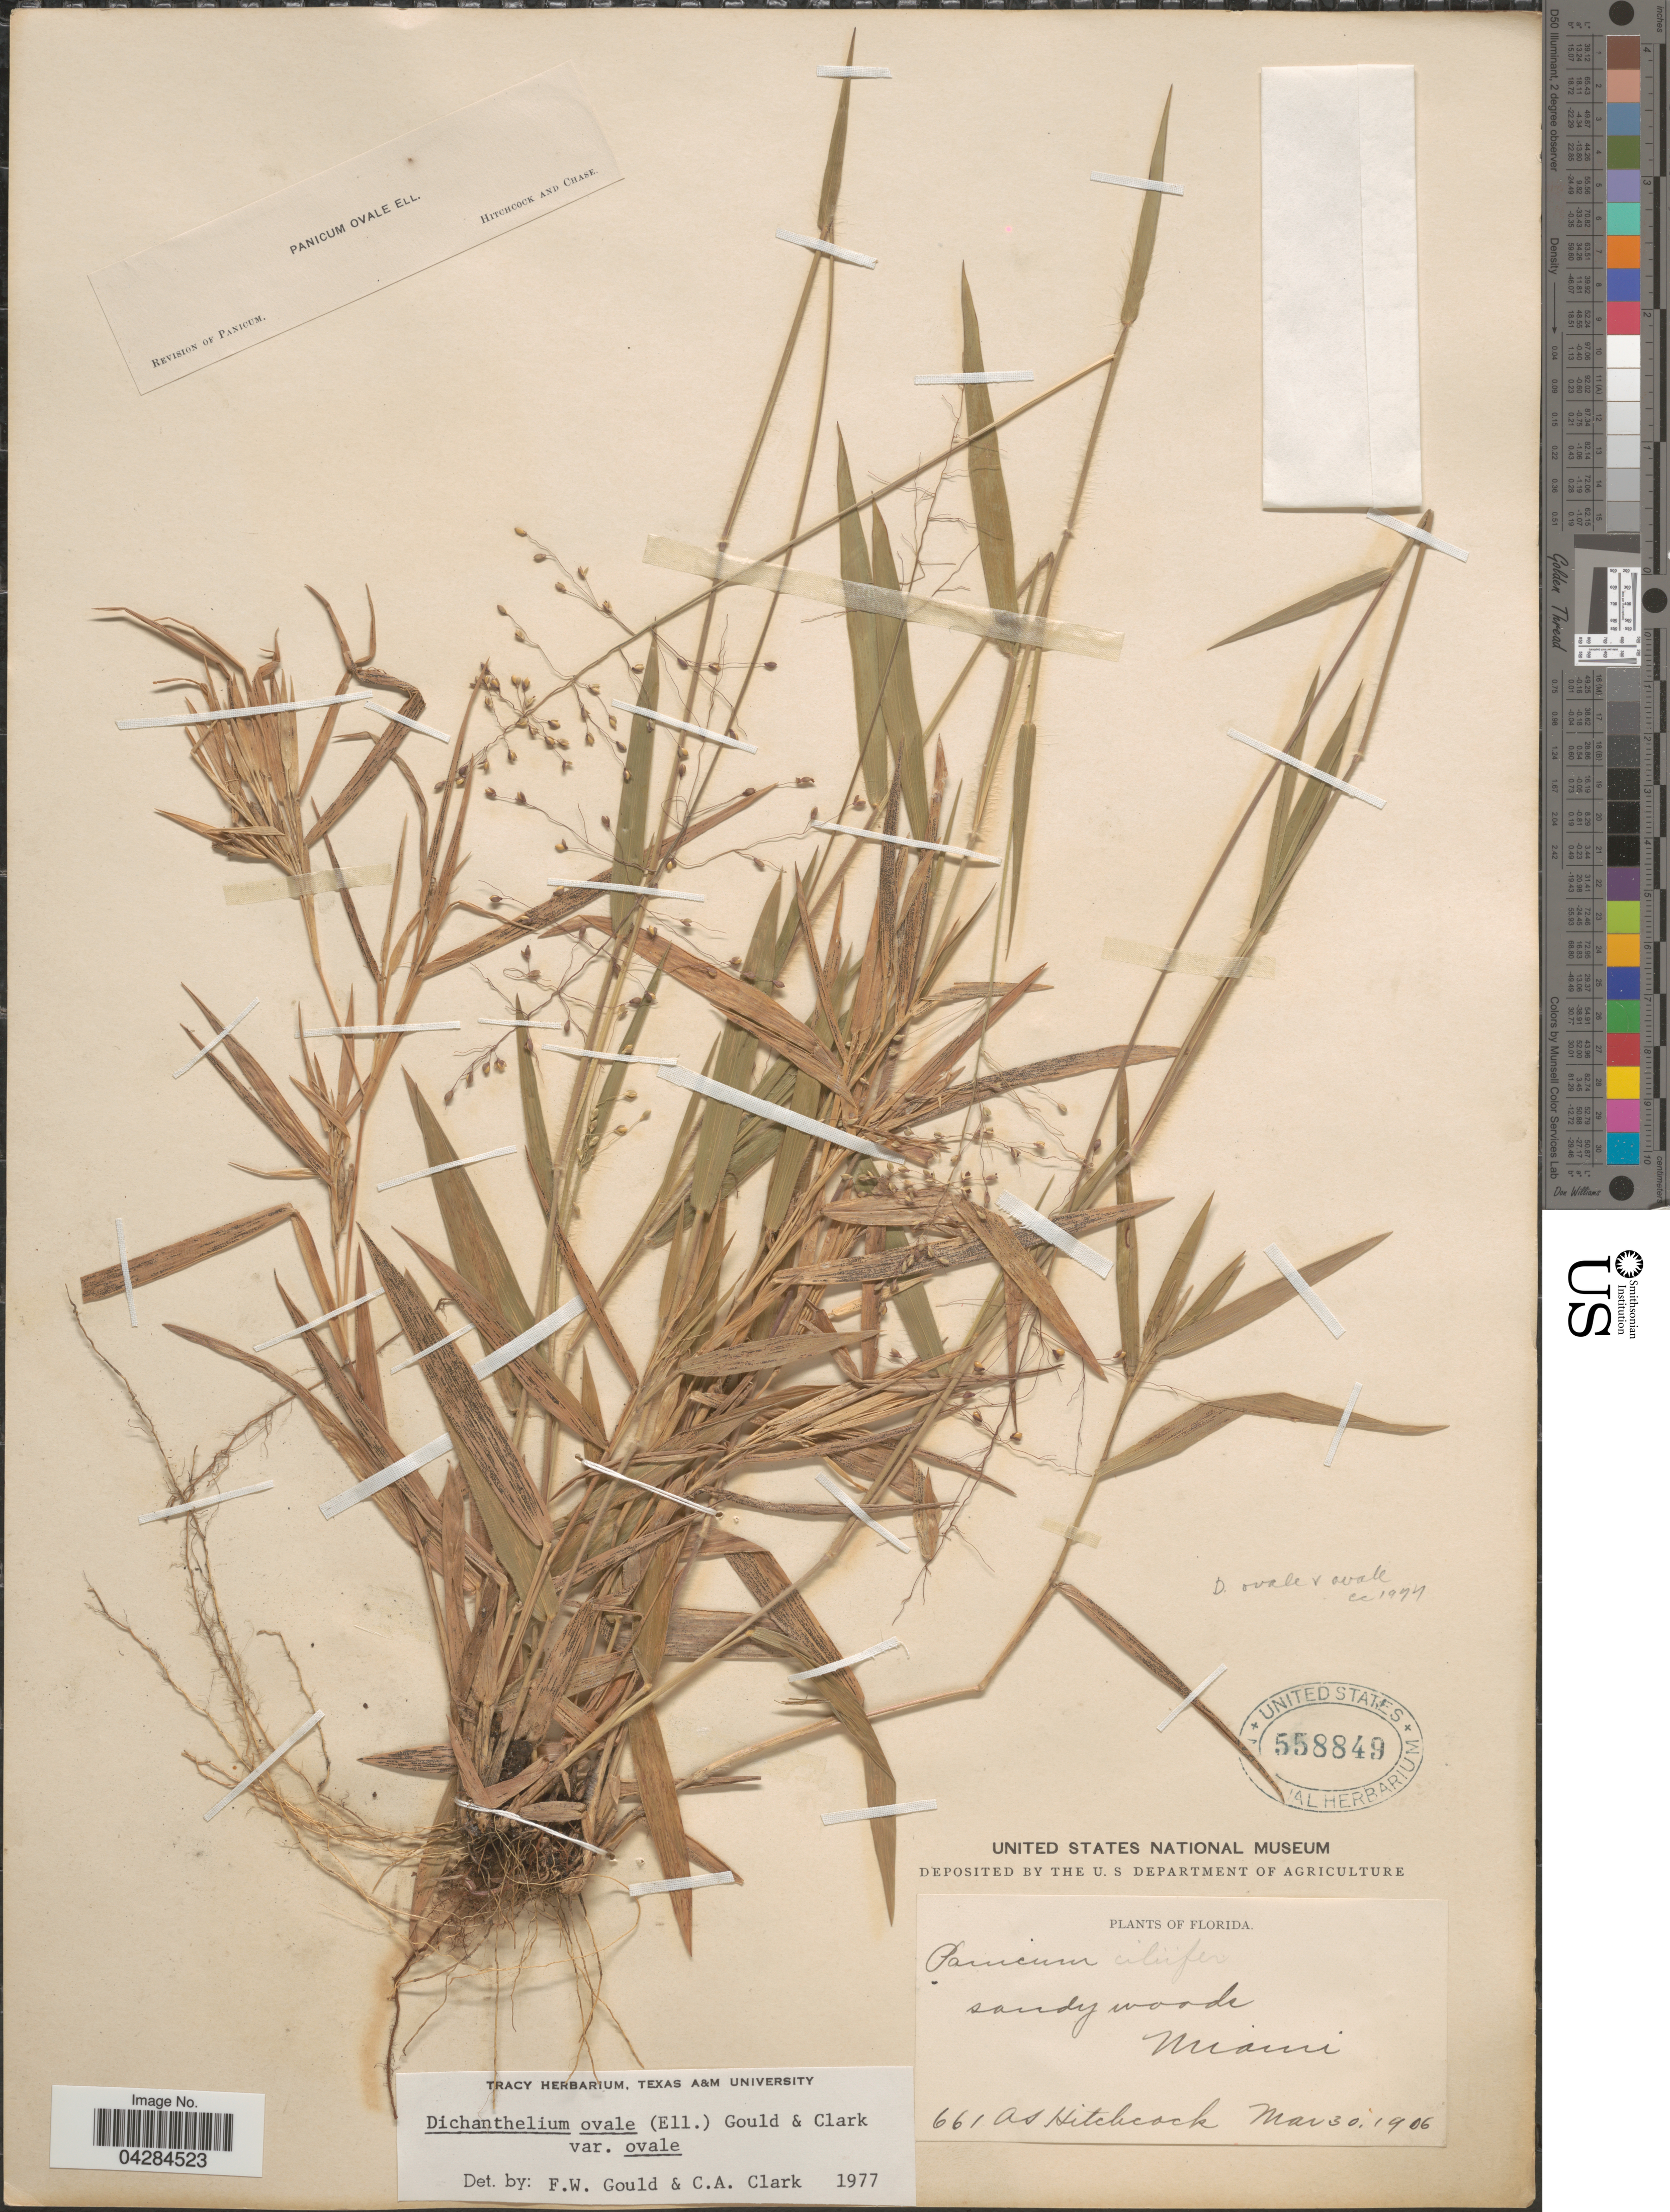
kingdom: Plantae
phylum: Tracheophyta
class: Liliopsida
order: Poales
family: Poaceae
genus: Dichanthelium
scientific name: Dichanthelium ovale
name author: (Elliott) Gould & C.A. Clark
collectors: A. S. Hitchcock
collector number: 661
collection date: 1906-03-30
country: United States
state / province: Florida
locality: Miami.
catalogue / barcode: US 558849